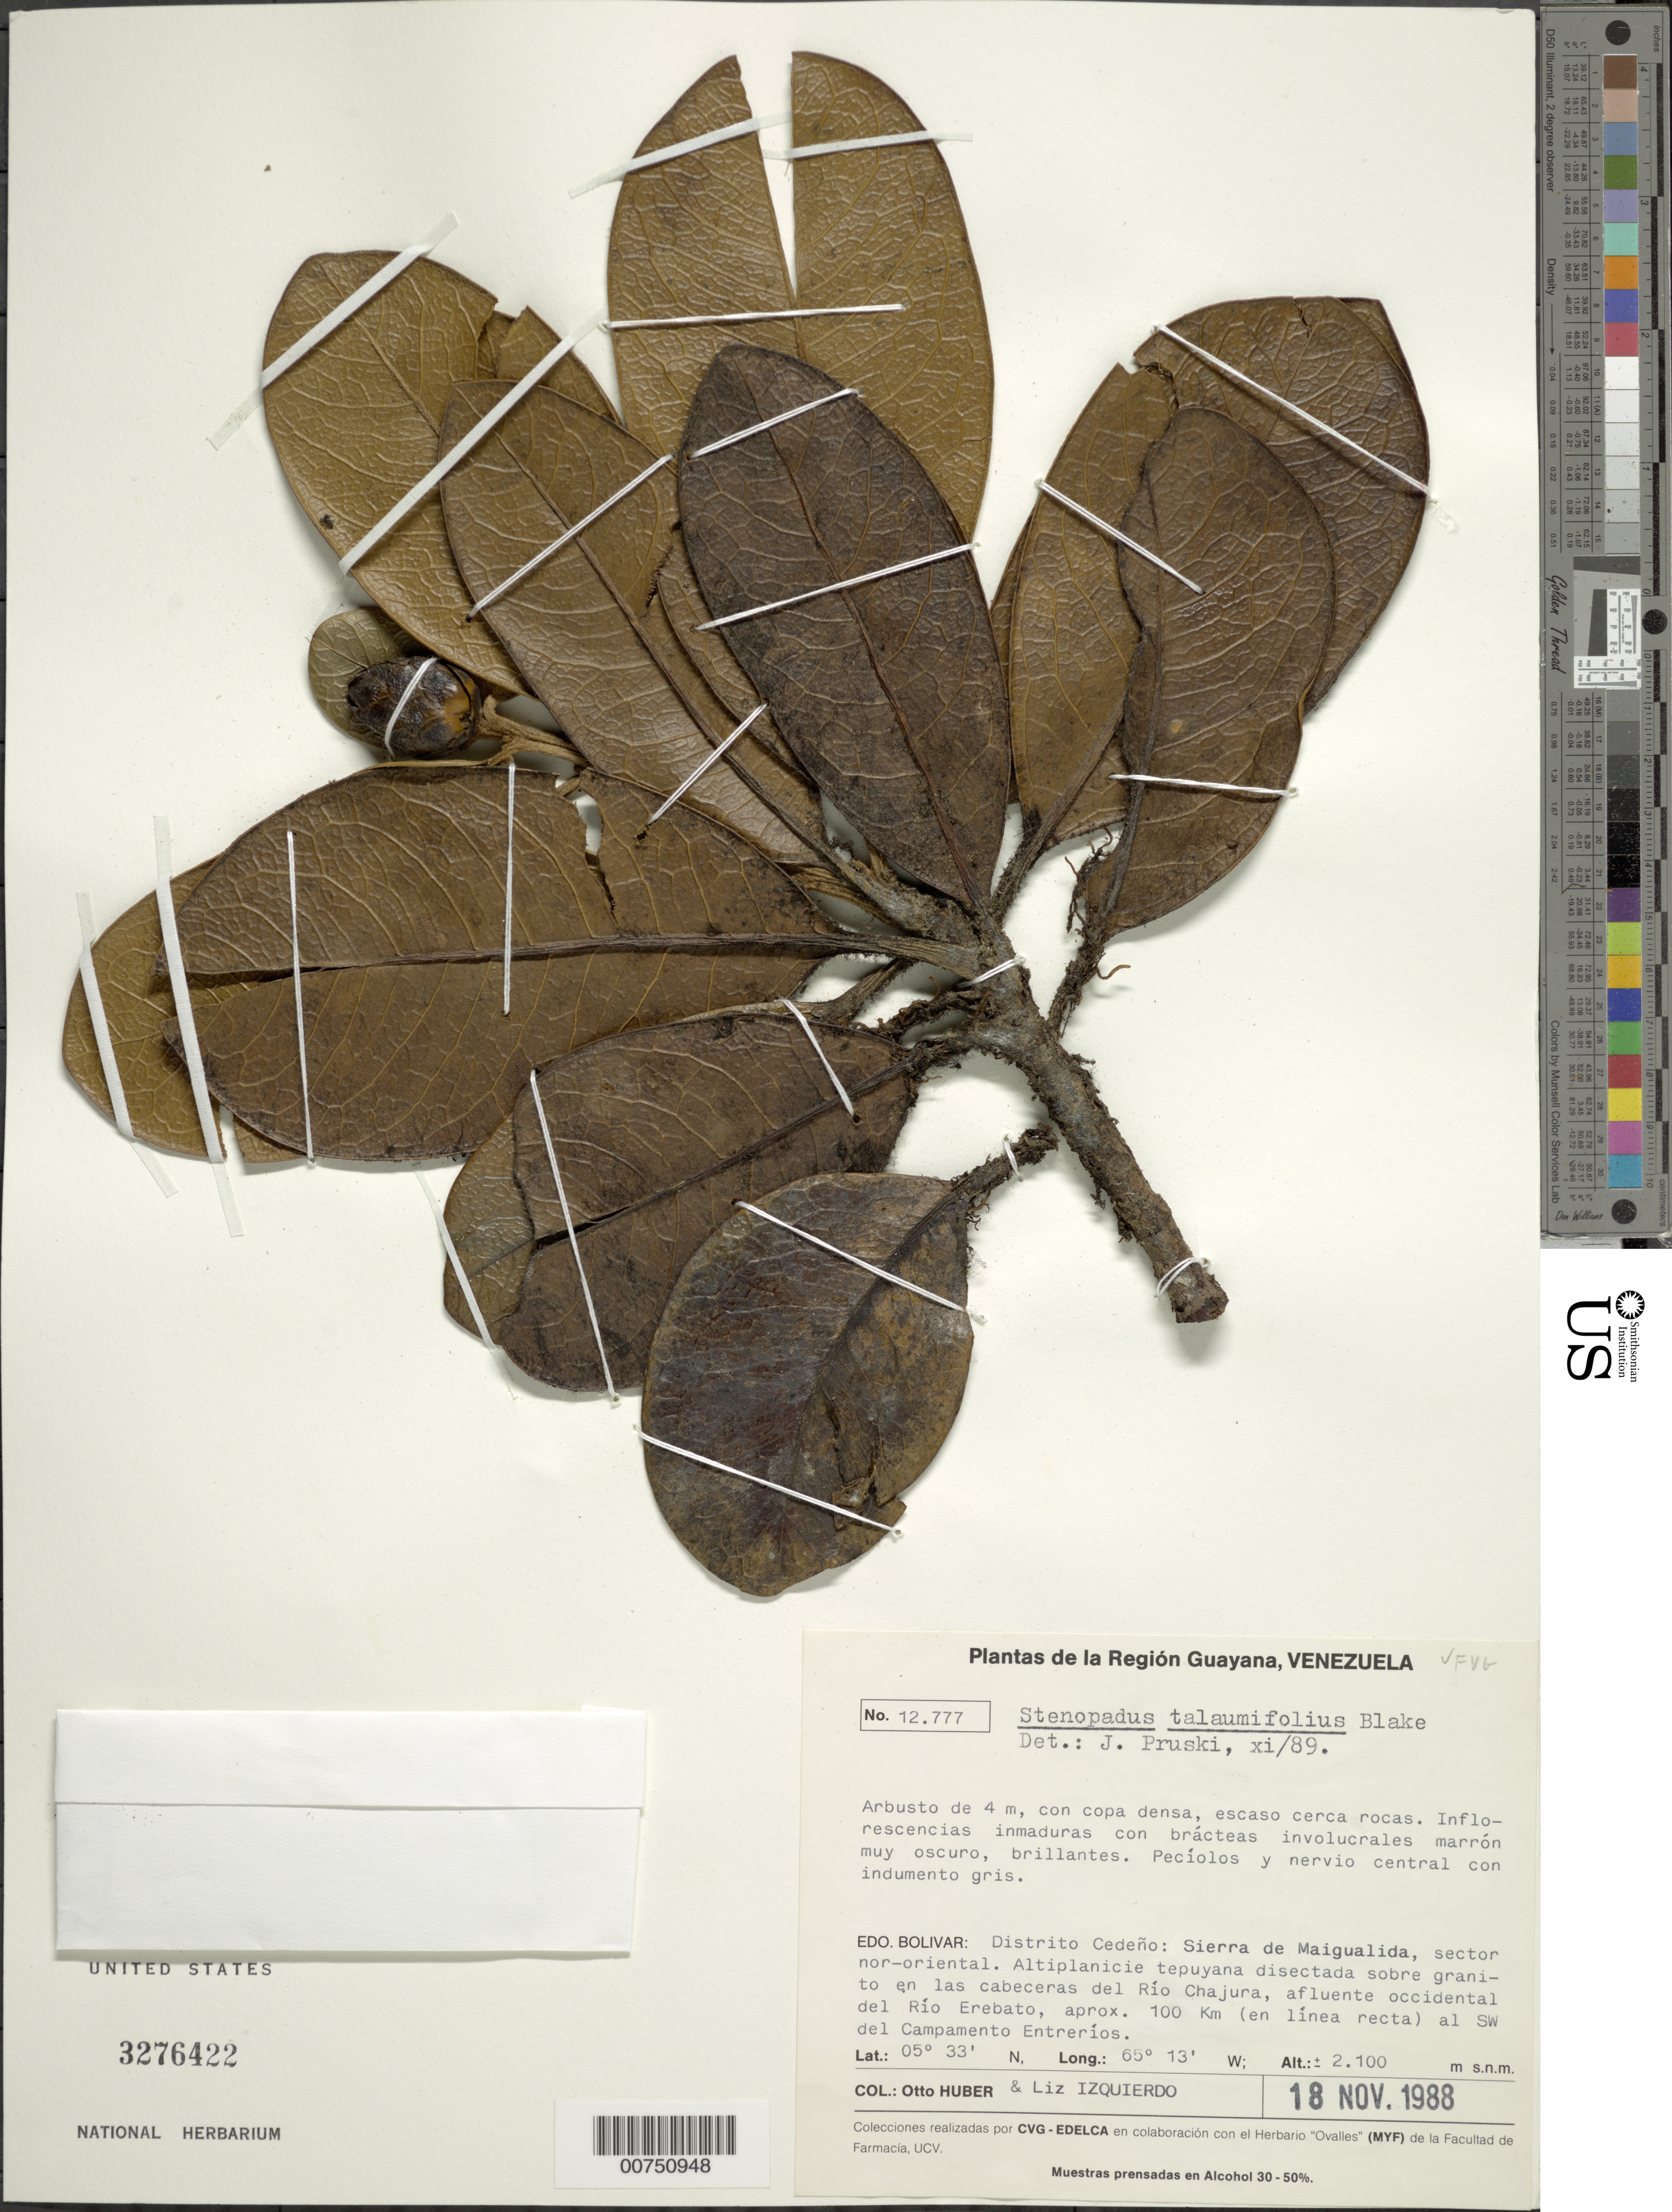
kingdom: Plantae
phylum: Tracheophyta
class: Magnoliopsida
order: Asterales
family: Asteraceae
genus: Stenopadus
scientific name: Stenopadus talaumifolius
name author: S.F. Blake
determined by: Pruski, J. F.; Funk, V. A.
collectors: O. Huber & L. Izquierdo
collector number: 12777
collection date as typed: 18-Nov-88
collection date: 1988-11-18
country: Venezuela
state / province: Bolívar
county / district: Cedeño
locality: Sierra de Maigualida, sector nor-oriental, cabeceras del Río Chajura, afluente occidental del Río Erebato, aprox. 100 km al SW del Campamento EntreRíos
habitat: Altiplanicie tepuyana disectada sobre granito; cerca rocas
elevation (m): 2100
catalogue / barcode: US 3276422